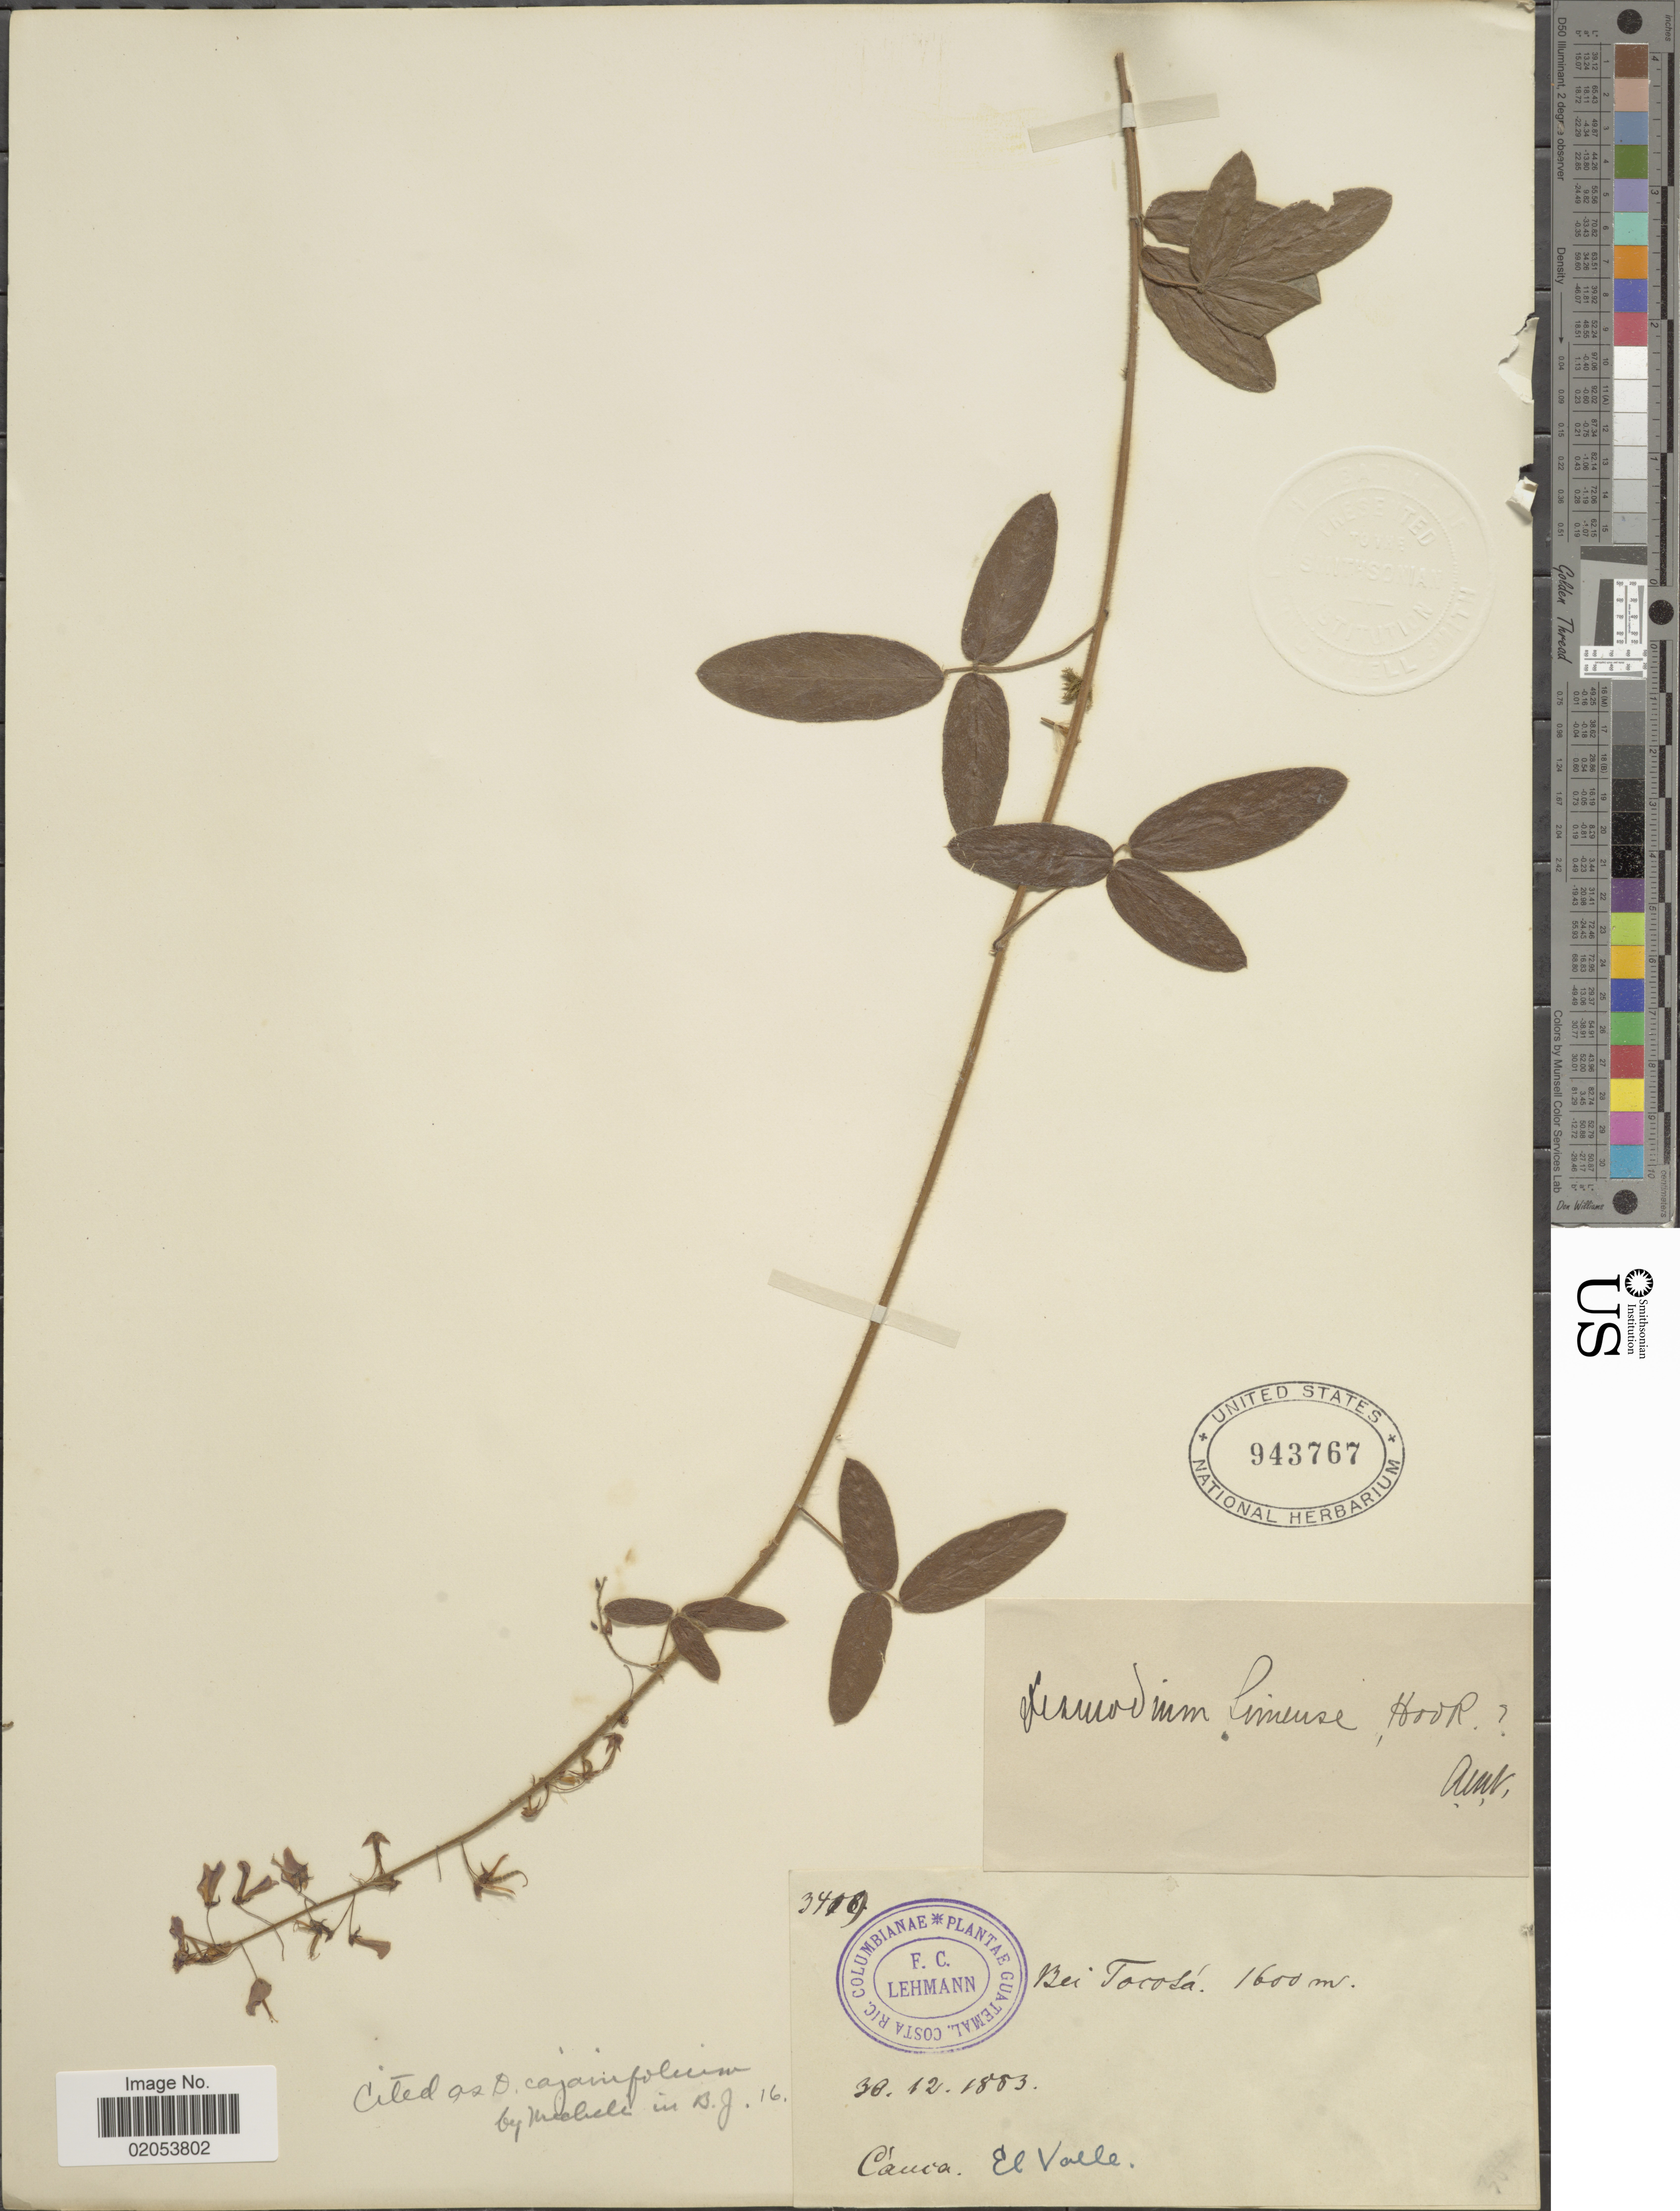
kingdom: Plantae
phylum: Tracheophyta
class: Magnoliopsida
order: Fabales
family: Fabaceae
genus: Desmodium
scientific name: Desmodium prehensile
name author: Schltdl.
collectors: F. C. Lehmann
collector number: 3419*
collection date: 1883-12-30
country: Colombia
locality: Cauca. El Valle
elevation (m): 1600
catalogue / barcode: US 943767